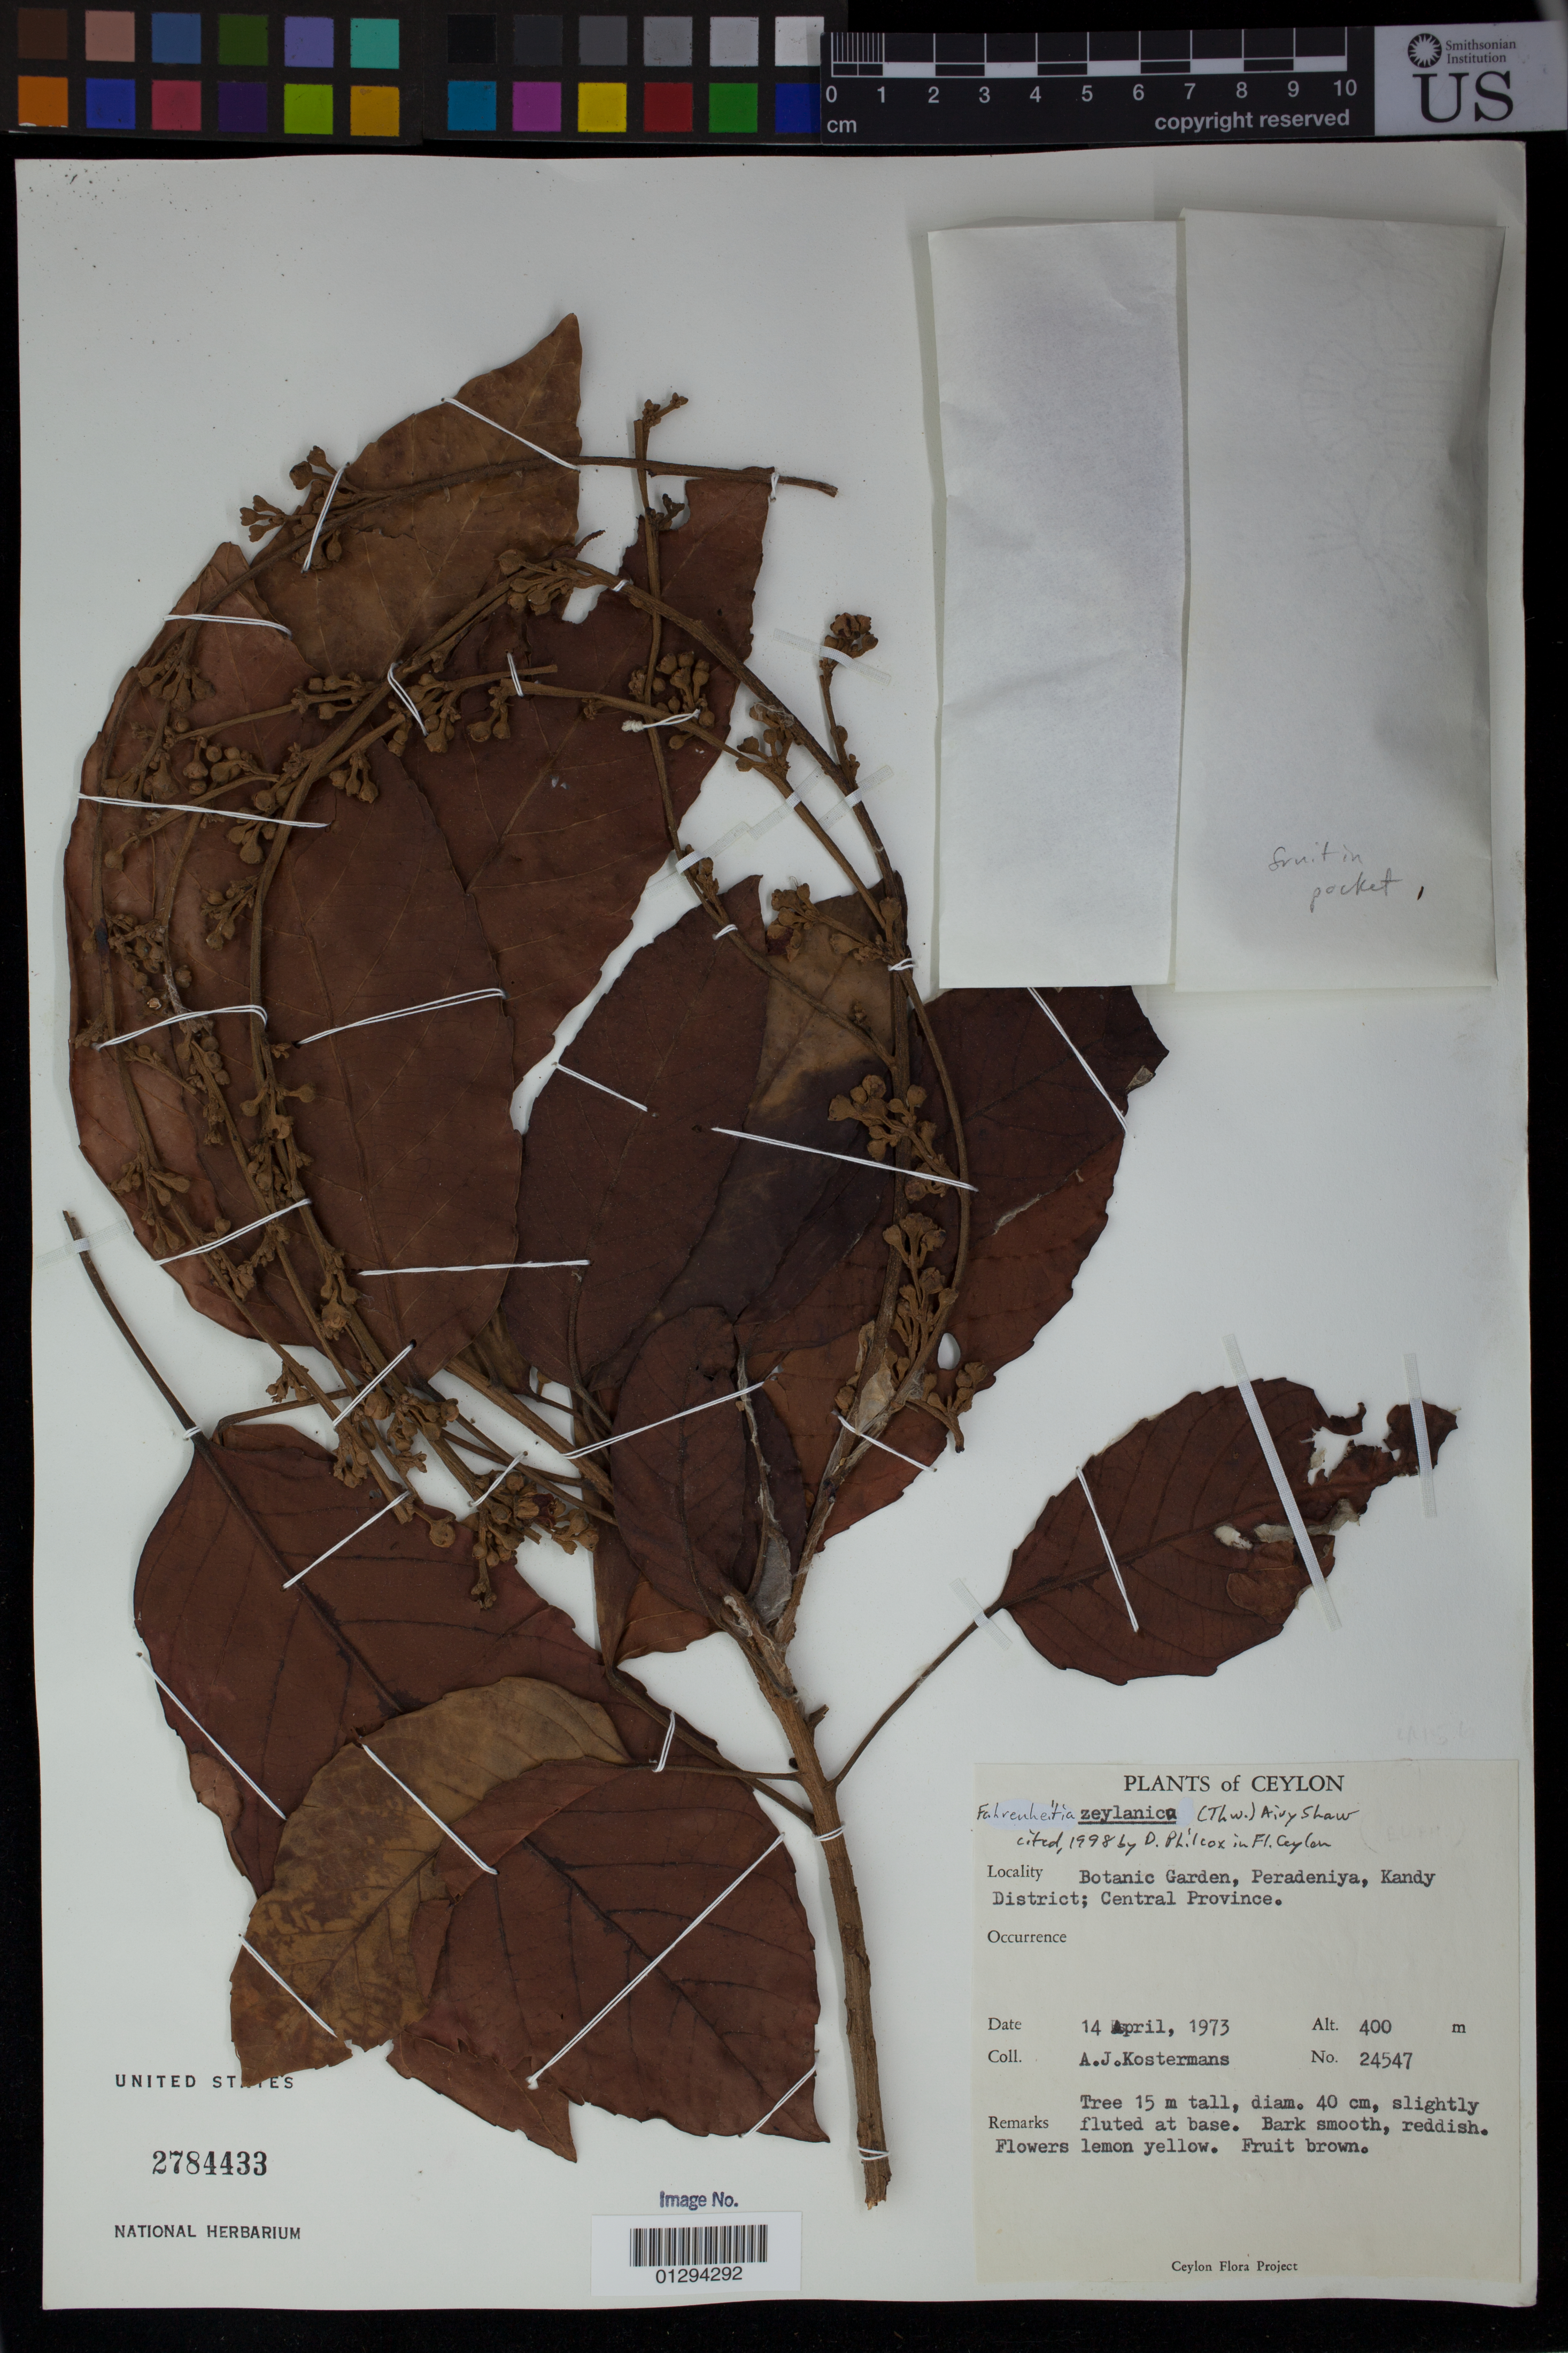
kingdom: Plantae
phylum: Tracheophyta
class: Magnoliopsida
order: Malpighiales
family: Euphorbiaceae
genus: Fahrenheitia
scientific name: Fahrenheitia zeylanica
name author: (Thwaites) Airy Shaw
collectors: A. J. G. Kostermans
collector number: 24547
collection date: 1973-04-14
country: Sri Lanka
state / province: Central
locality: Botanic Garden, Peradeniya, Kandy District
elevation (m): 400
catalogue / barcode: US 2784433